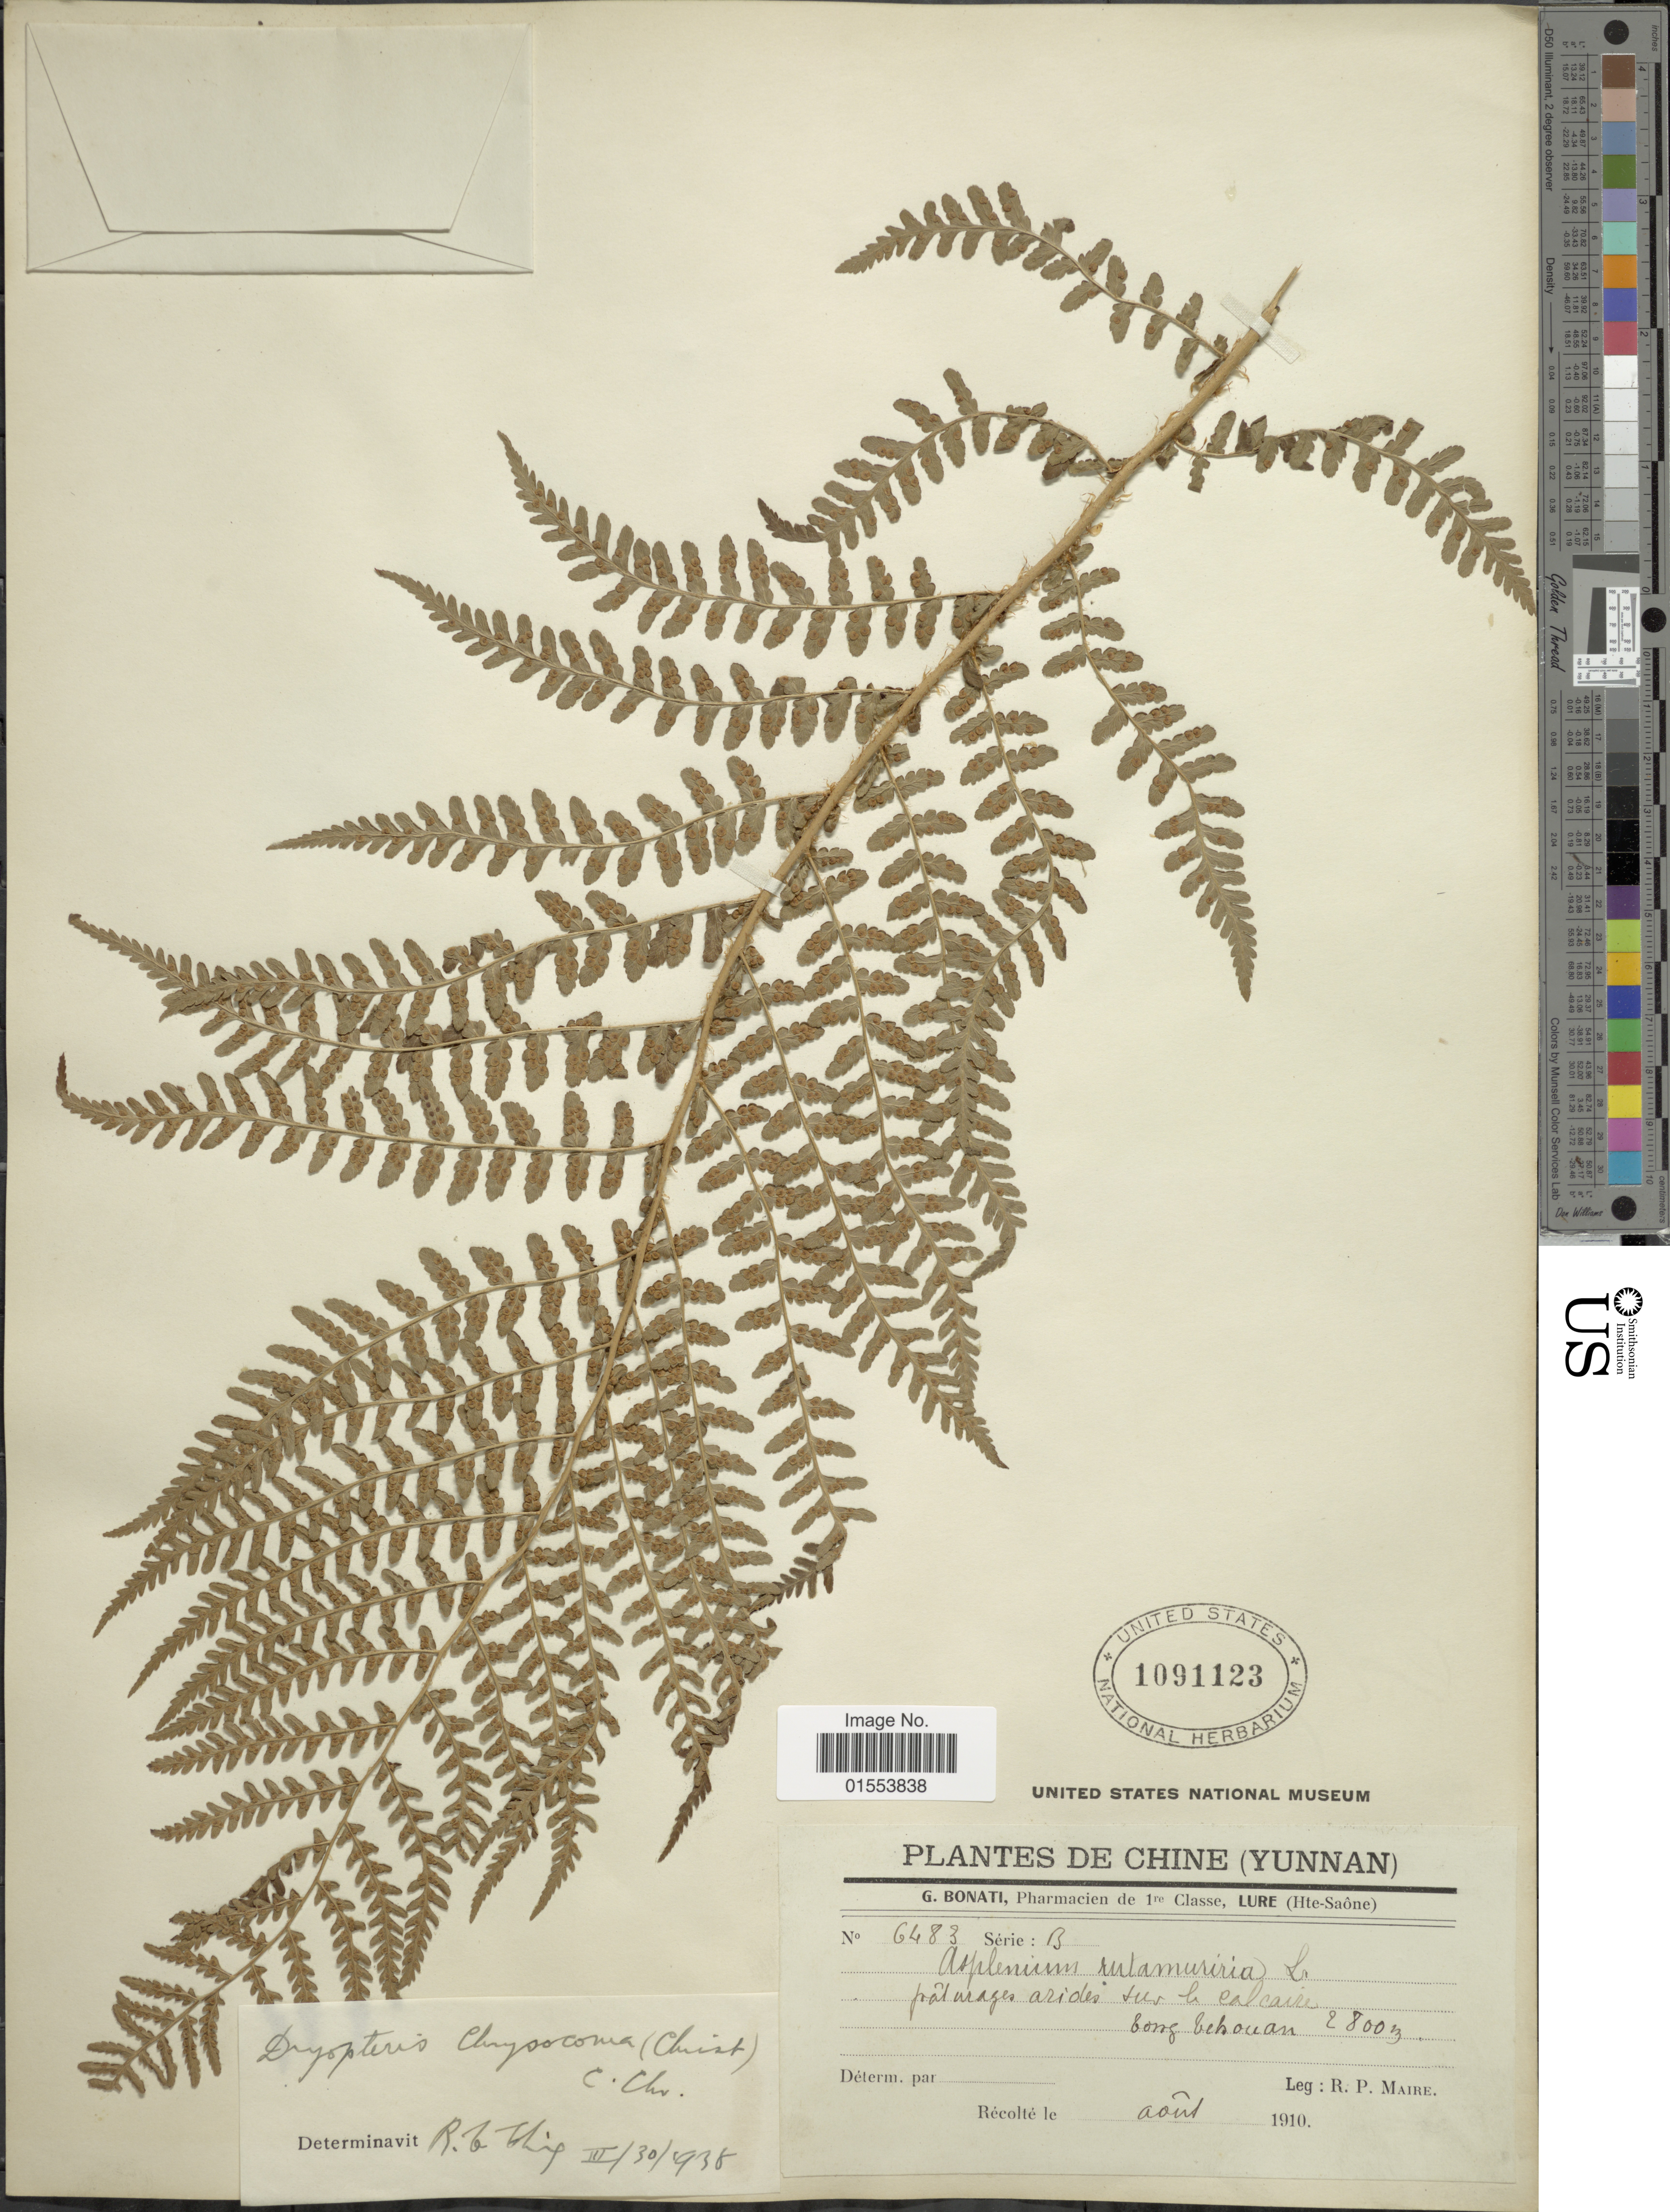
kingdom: Plantae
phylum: Tracheophyta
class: Polypodiopsida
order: Polypodiales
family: Dryopteridaceae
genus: Dryopteris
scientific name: Dryopteris chrysocoma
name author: (Christ) C. Chr.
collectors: E. E. Maire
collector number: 6483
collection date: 1910-08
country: China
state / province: Yunnan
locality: Chine (Yunnan). Paturages arides sur la calcaire Tong Tchouan. [interpreted]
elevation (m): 2800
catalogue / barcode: US 1091123